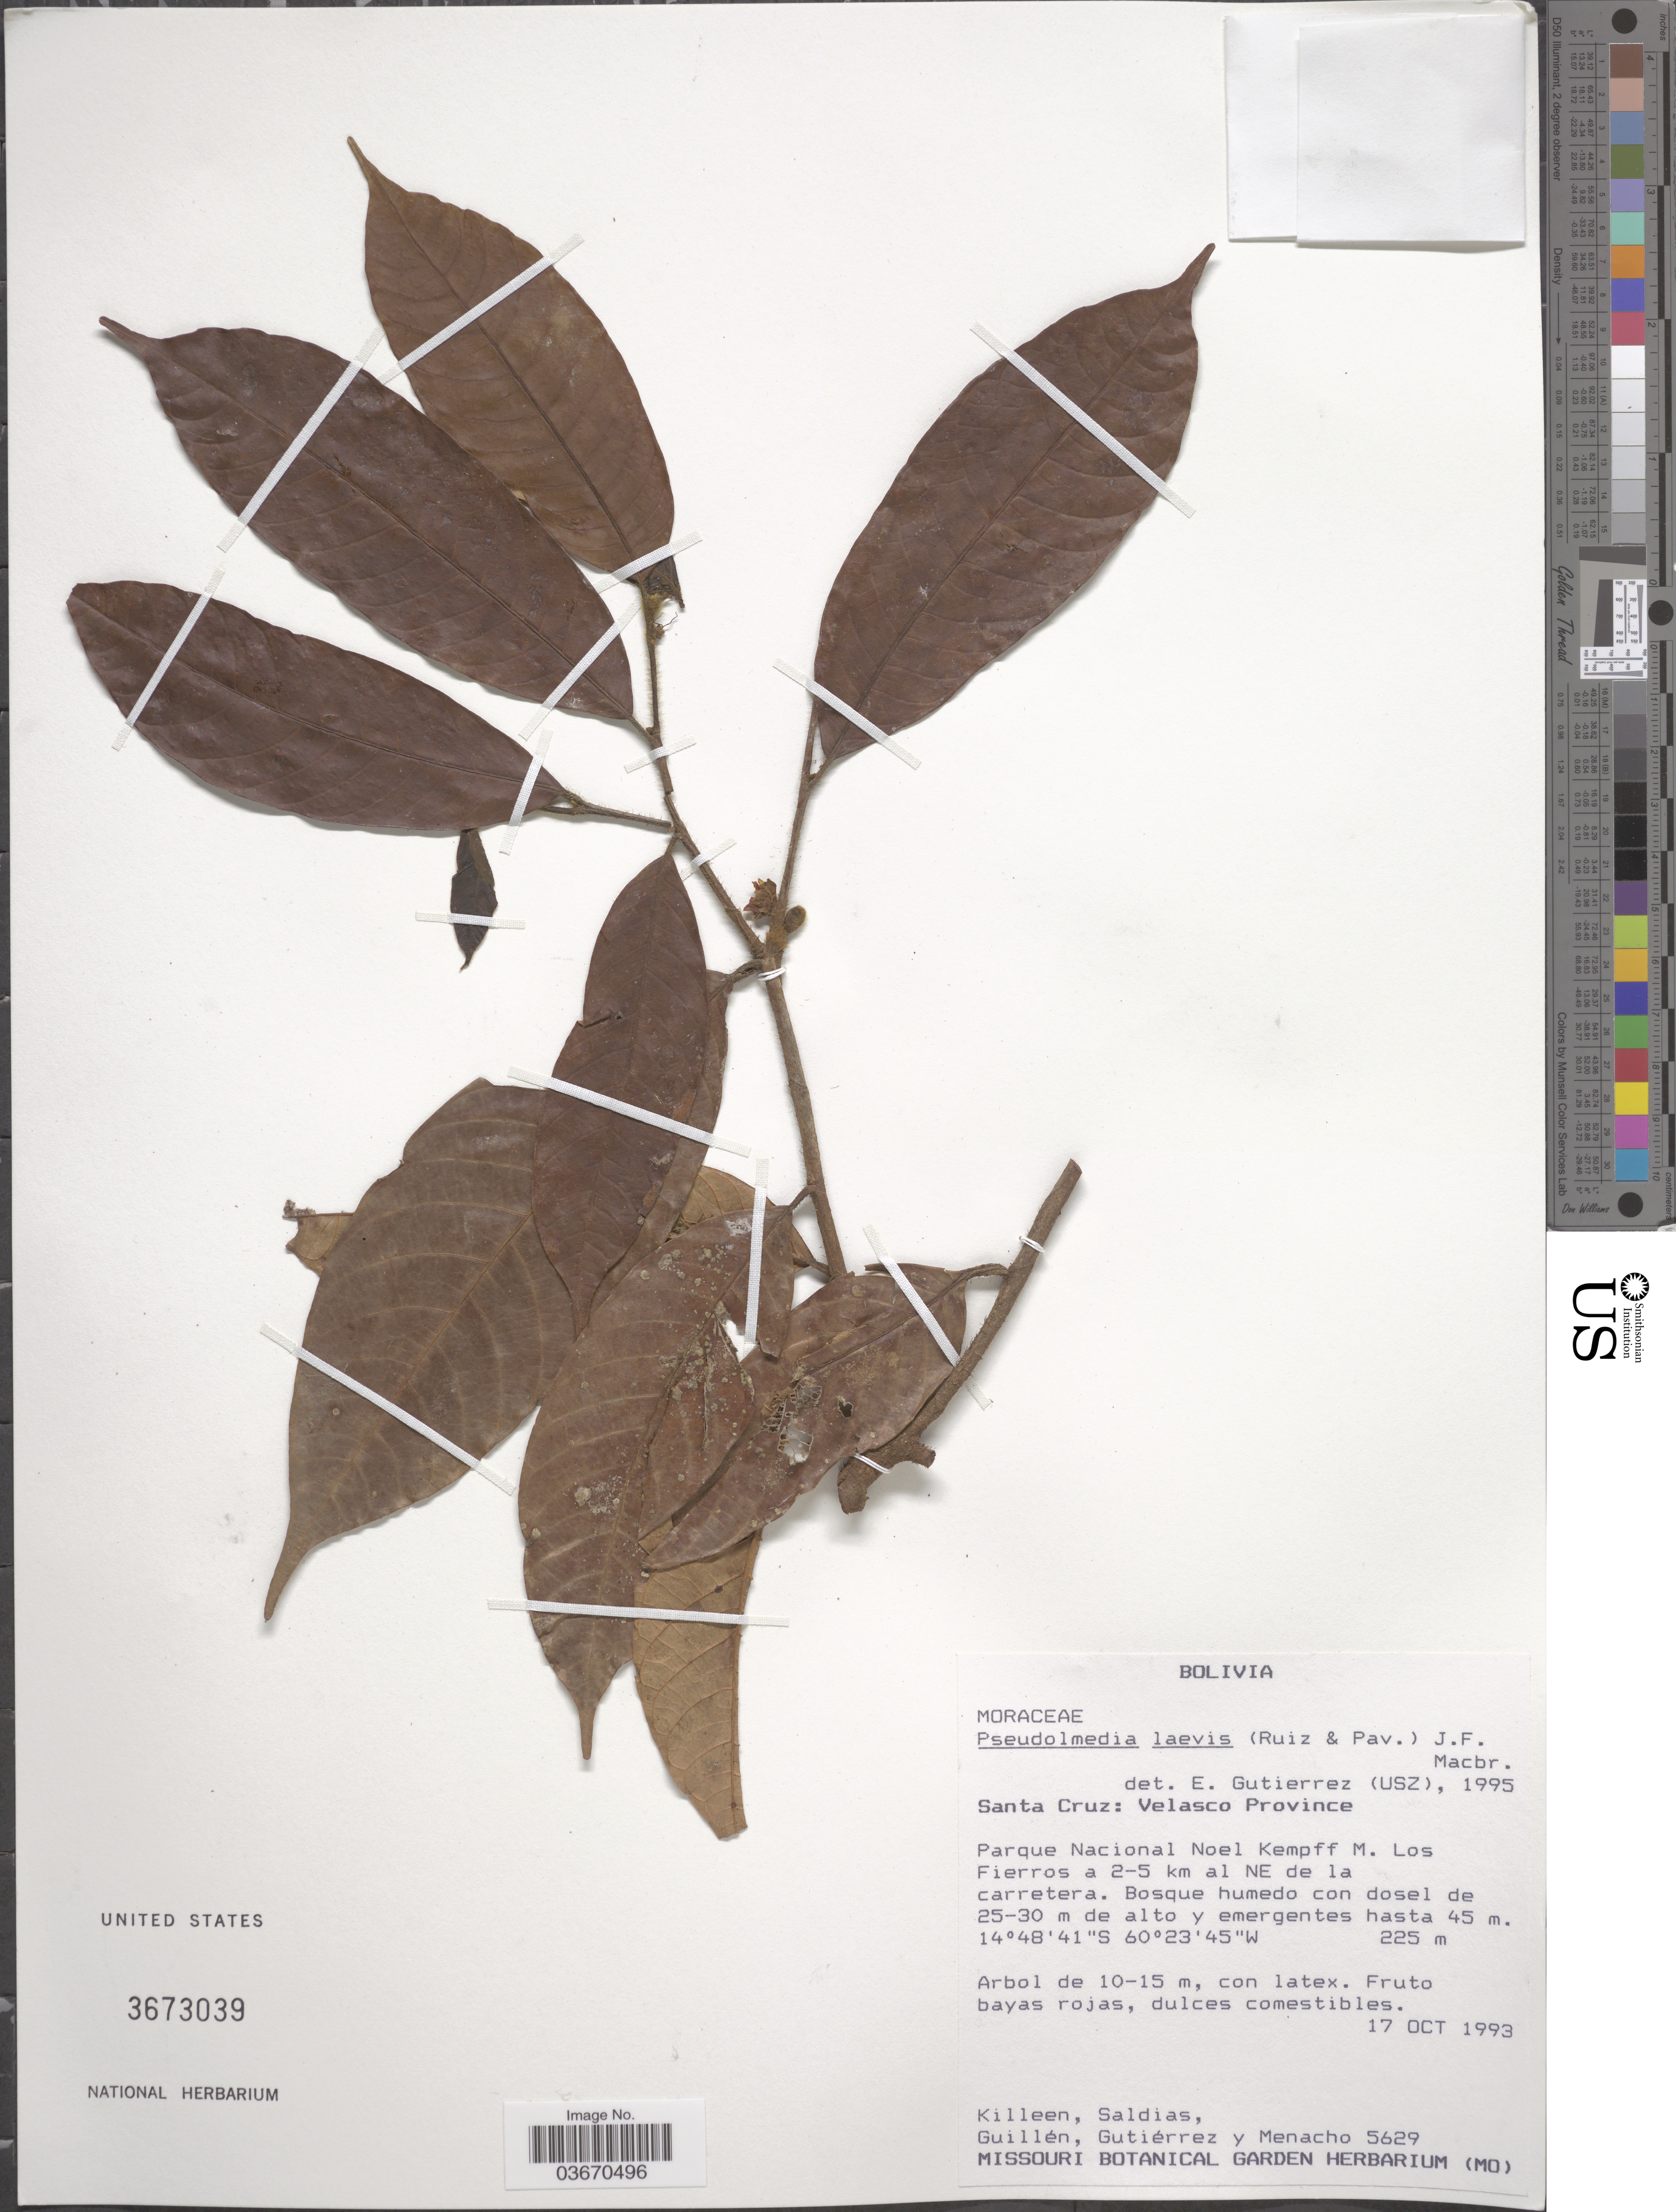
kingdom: Plantae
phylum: Tracheophyta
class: Magnoliopsida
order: Rosales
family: Moraceae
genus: Pseudolmedia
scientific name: Pseudolmedia laevis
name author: (Ruiz & Pav.) J.F. Macbr.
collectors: Killeen, --, -. Saldias, -- Guillen, Gutiérrez, -- & Menacho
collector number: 5629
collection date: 1993-10-17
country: Bolivia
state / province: Santa Cruz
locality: Velasco Province. Parque Nacional Noel Kempff M. Los Fierros a 2-5 km al NE de la carretera.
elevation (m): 225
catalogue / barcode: US 3673039